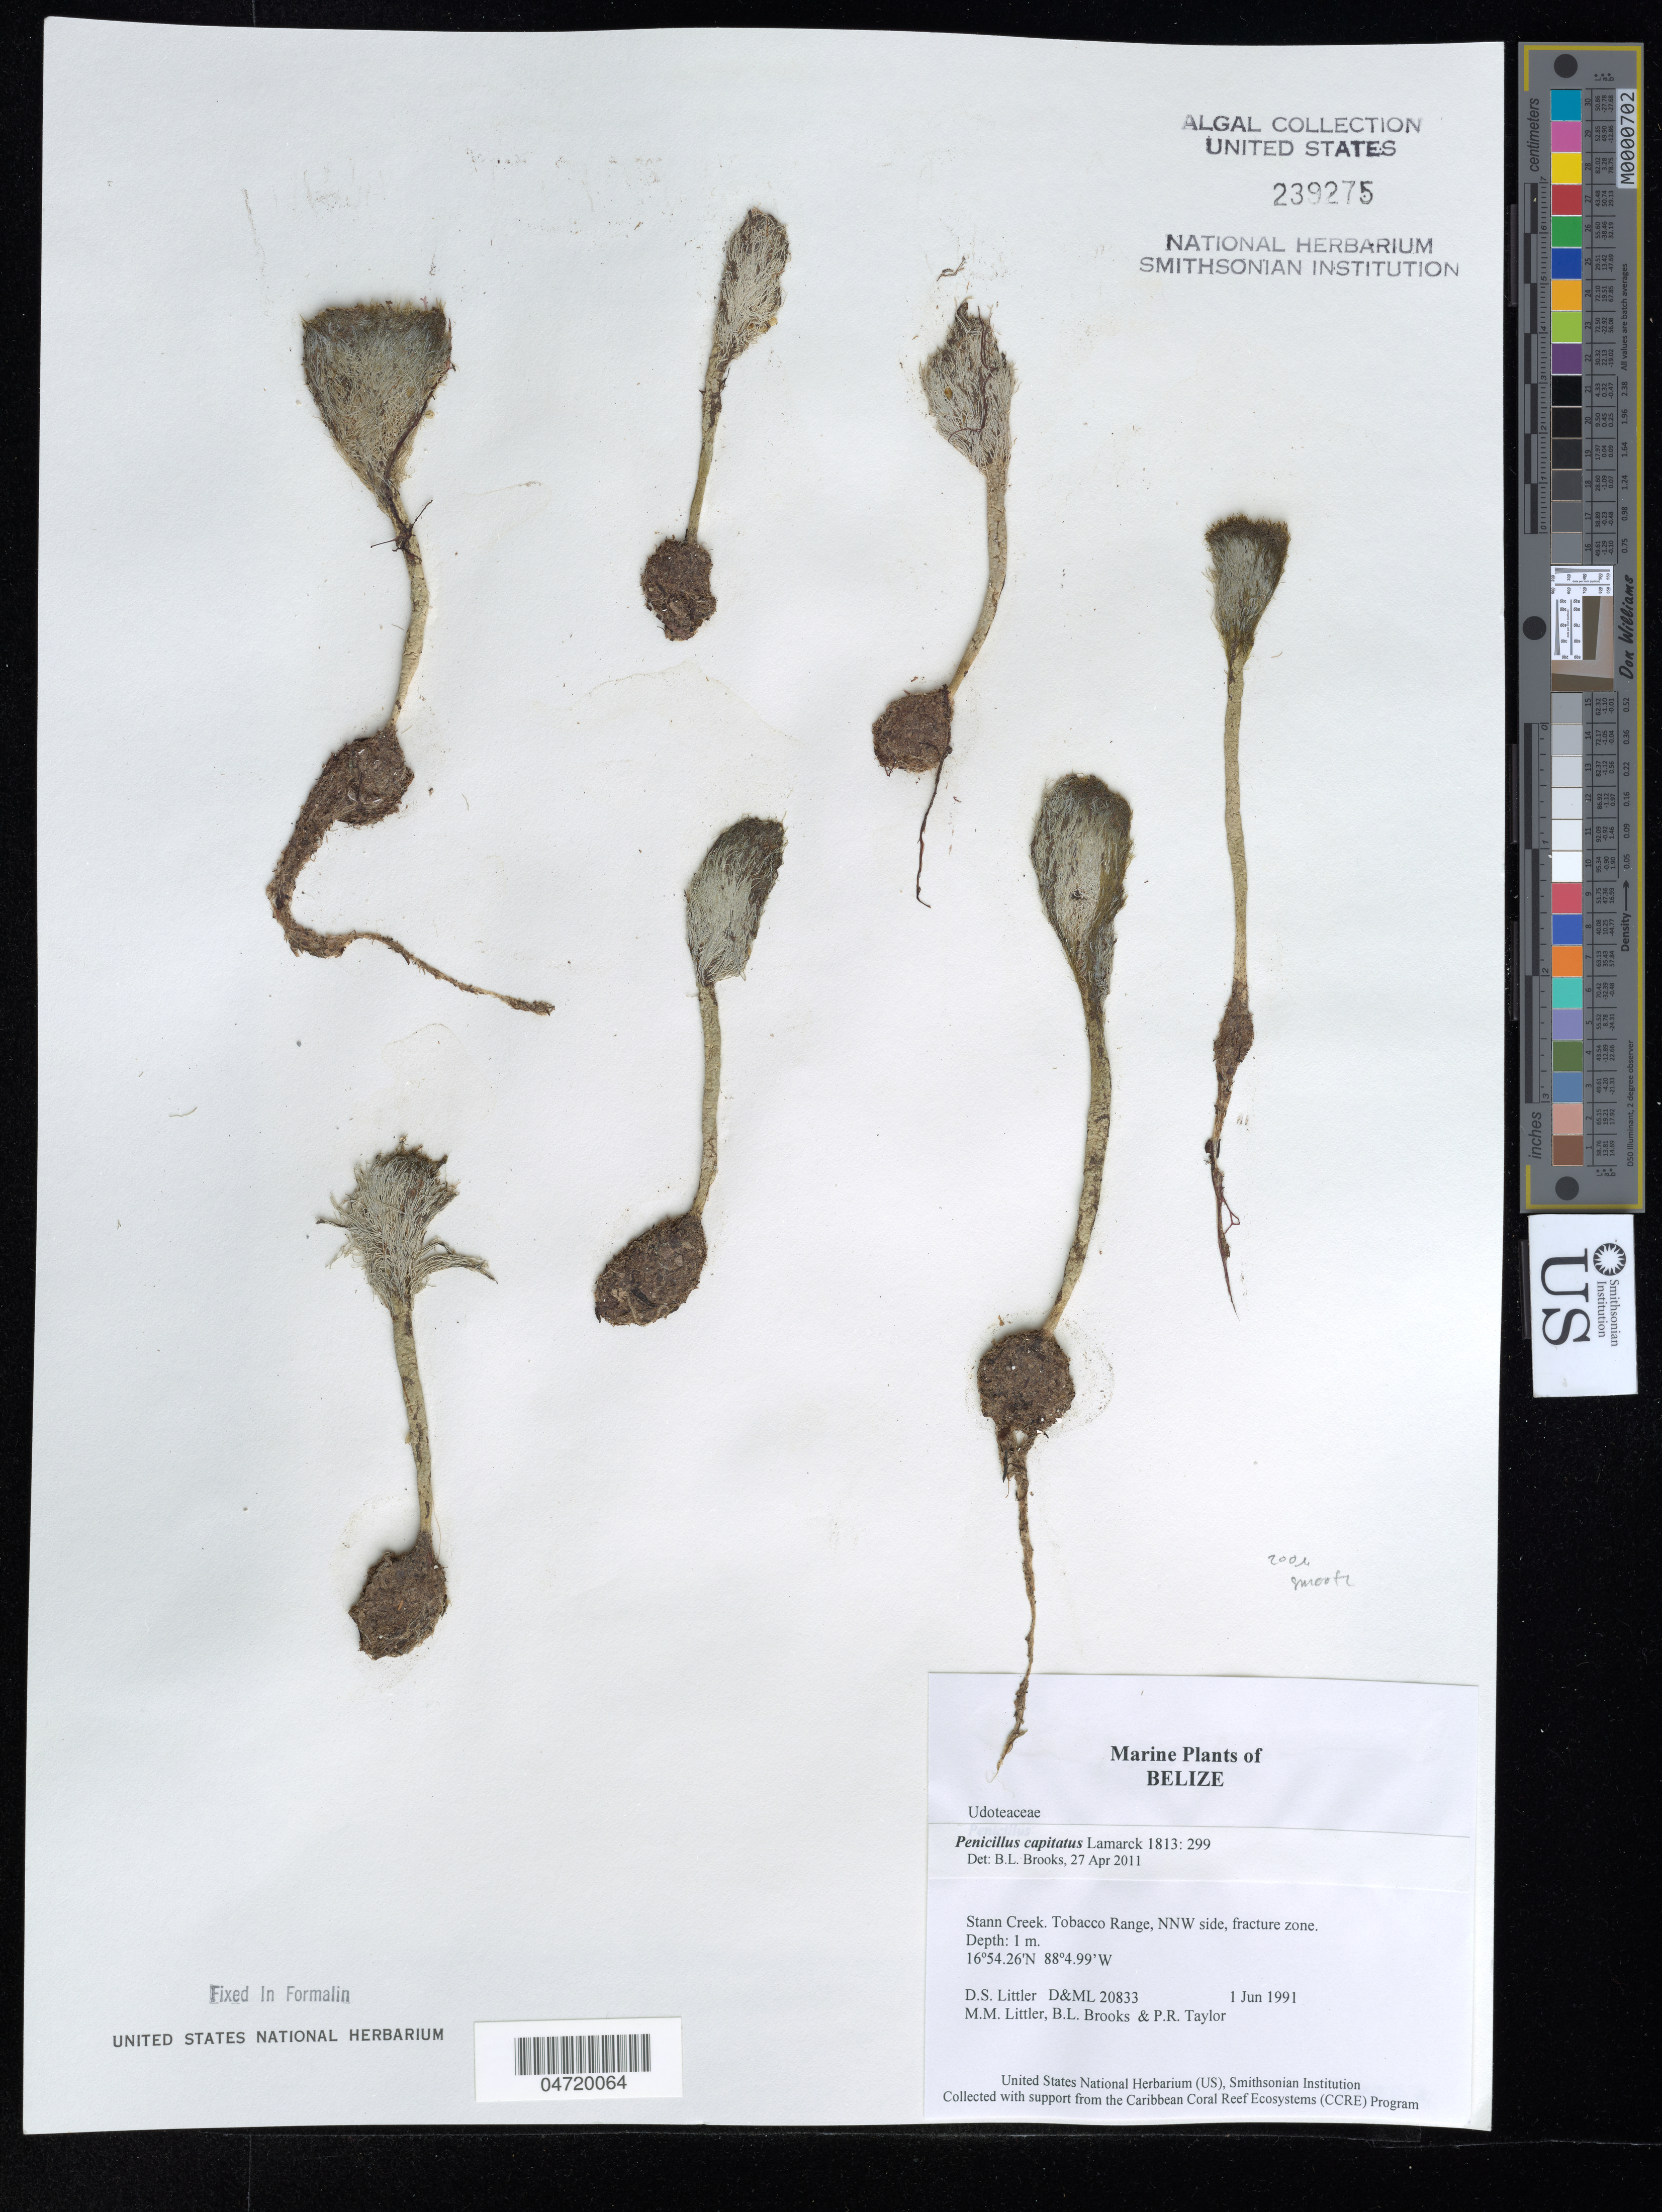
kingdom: Plantae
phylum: Chlorophyta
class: Ulvophyceae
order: Bryopsidales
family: Udoteaceae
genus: Penicillus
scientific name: Penicillus capitatus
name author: Lam.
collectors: D. S. Littler, M. M. Littler, B. Brooks & P. R. Taylor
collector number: D&ML20833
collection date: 1991-06-01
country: Belize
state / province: Stann Creek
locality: Tobacco Range, NNW side, fracture zone.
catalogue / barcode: US 239275